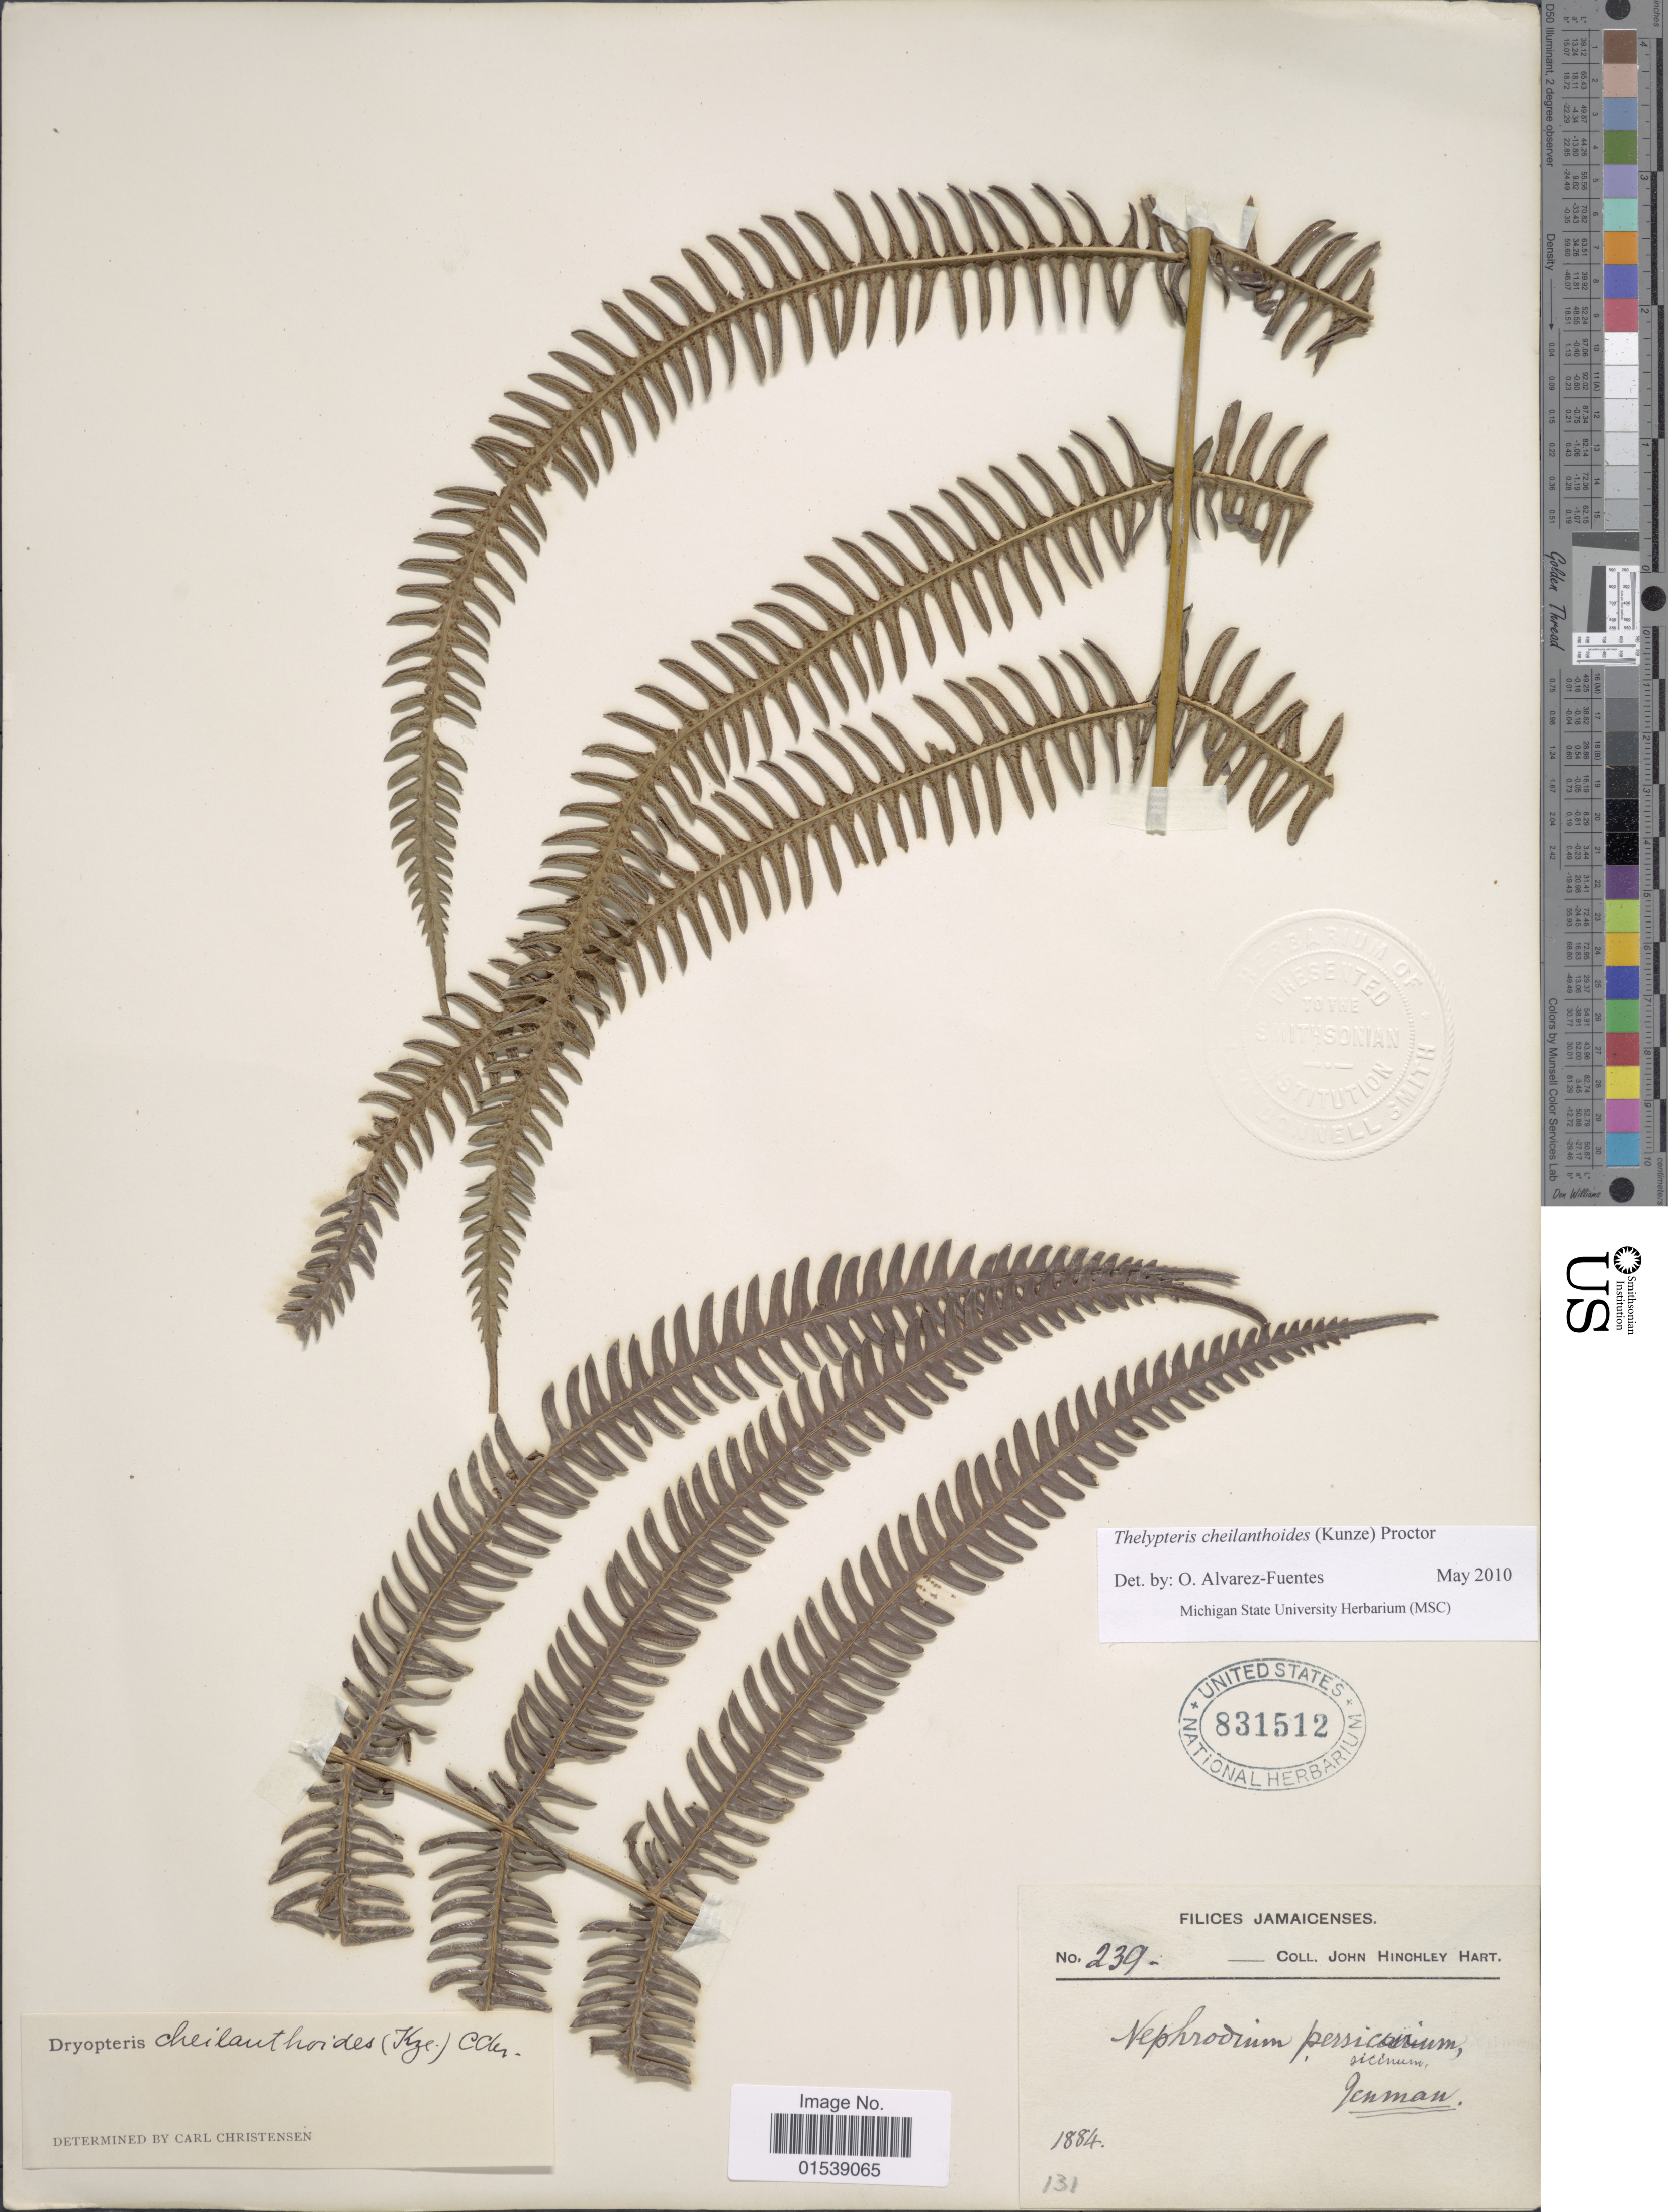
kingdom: Plantae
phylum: Tracheophyta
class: Polypodiopsida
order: Polypodiales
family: Thelypteridaceae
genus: Amauropelta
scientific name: Amauropelta cheilanthoides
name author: (Kunze) Á. Löve & D. Löve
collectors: J. H. Hart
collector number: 239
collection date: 1884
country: Jamaica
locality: Jamaicenses, Jenman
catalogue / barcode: US 831512